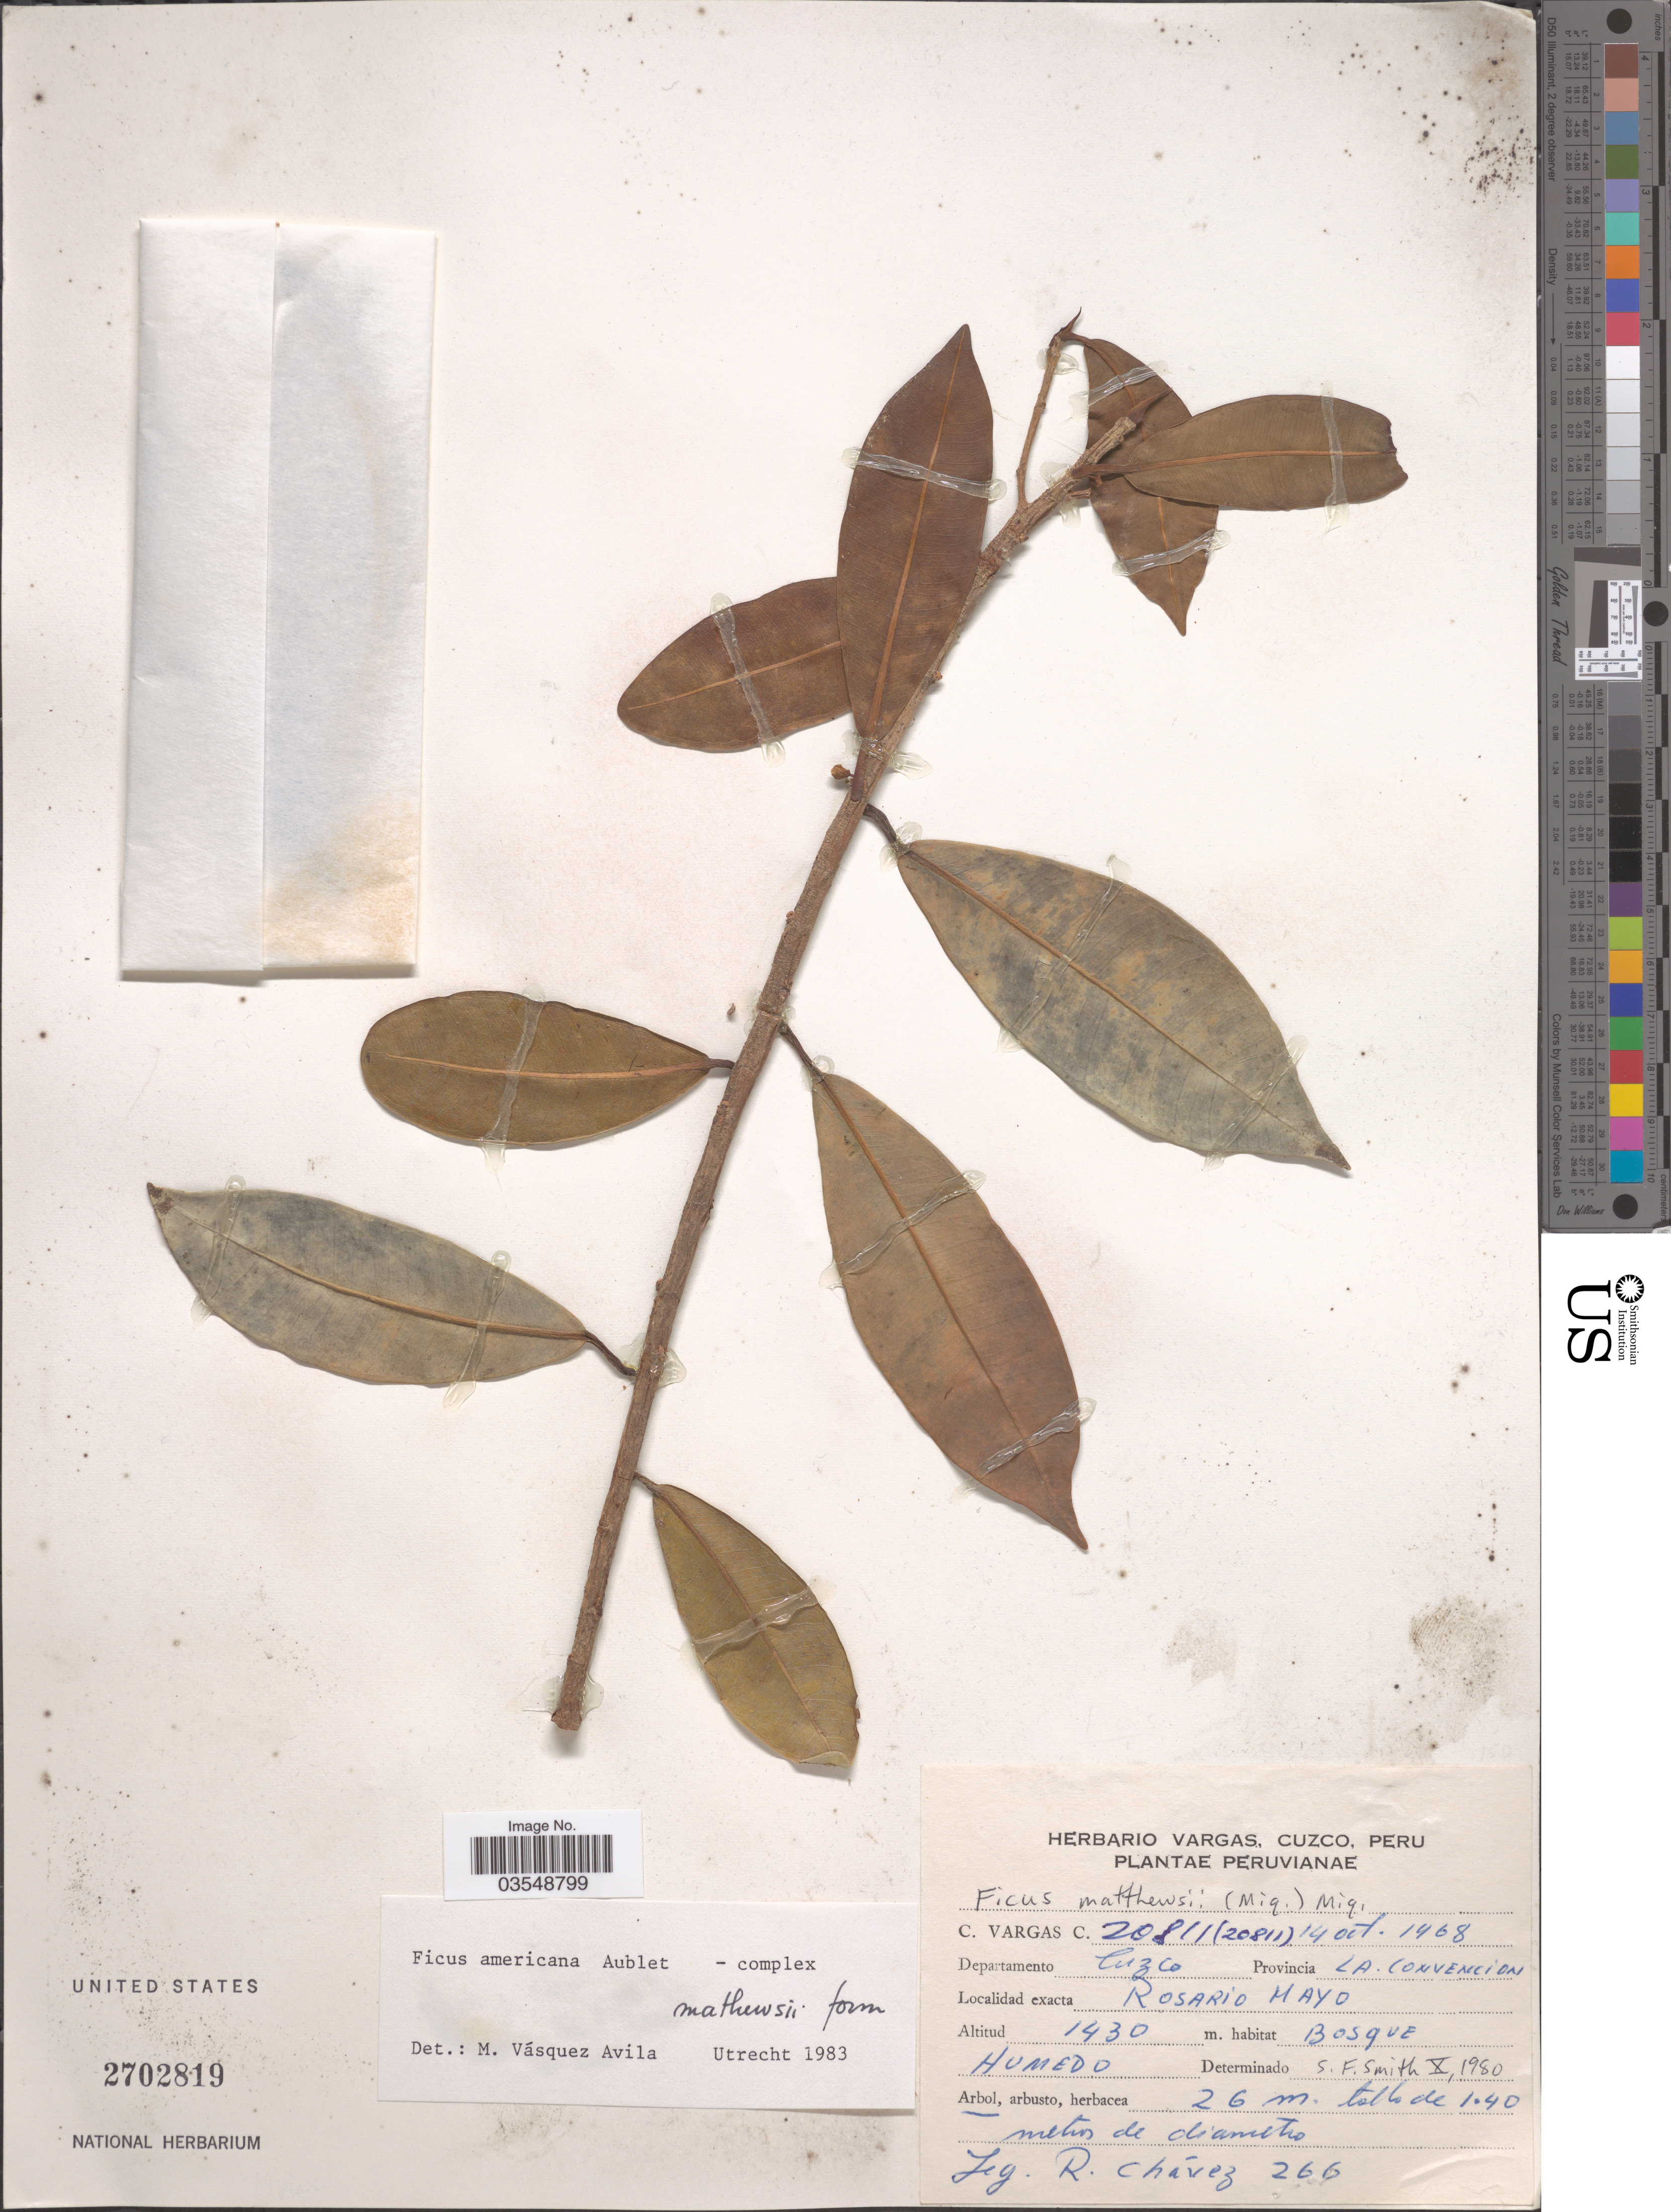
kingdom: Plantae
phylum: Tracheophyta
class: Magnoliopsida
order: Rosales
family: Moraceae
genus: Ficus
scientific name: Ficus mathewsii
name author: (Miq.) Miq.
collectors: C. Vargas Calderón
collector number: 20811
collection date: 1968-10-14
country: Peru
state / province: Cusco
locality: Departamento Cuzco. Povincia La Convencion. Rosario Mayo.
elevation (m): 1430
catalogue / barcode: US 2702819